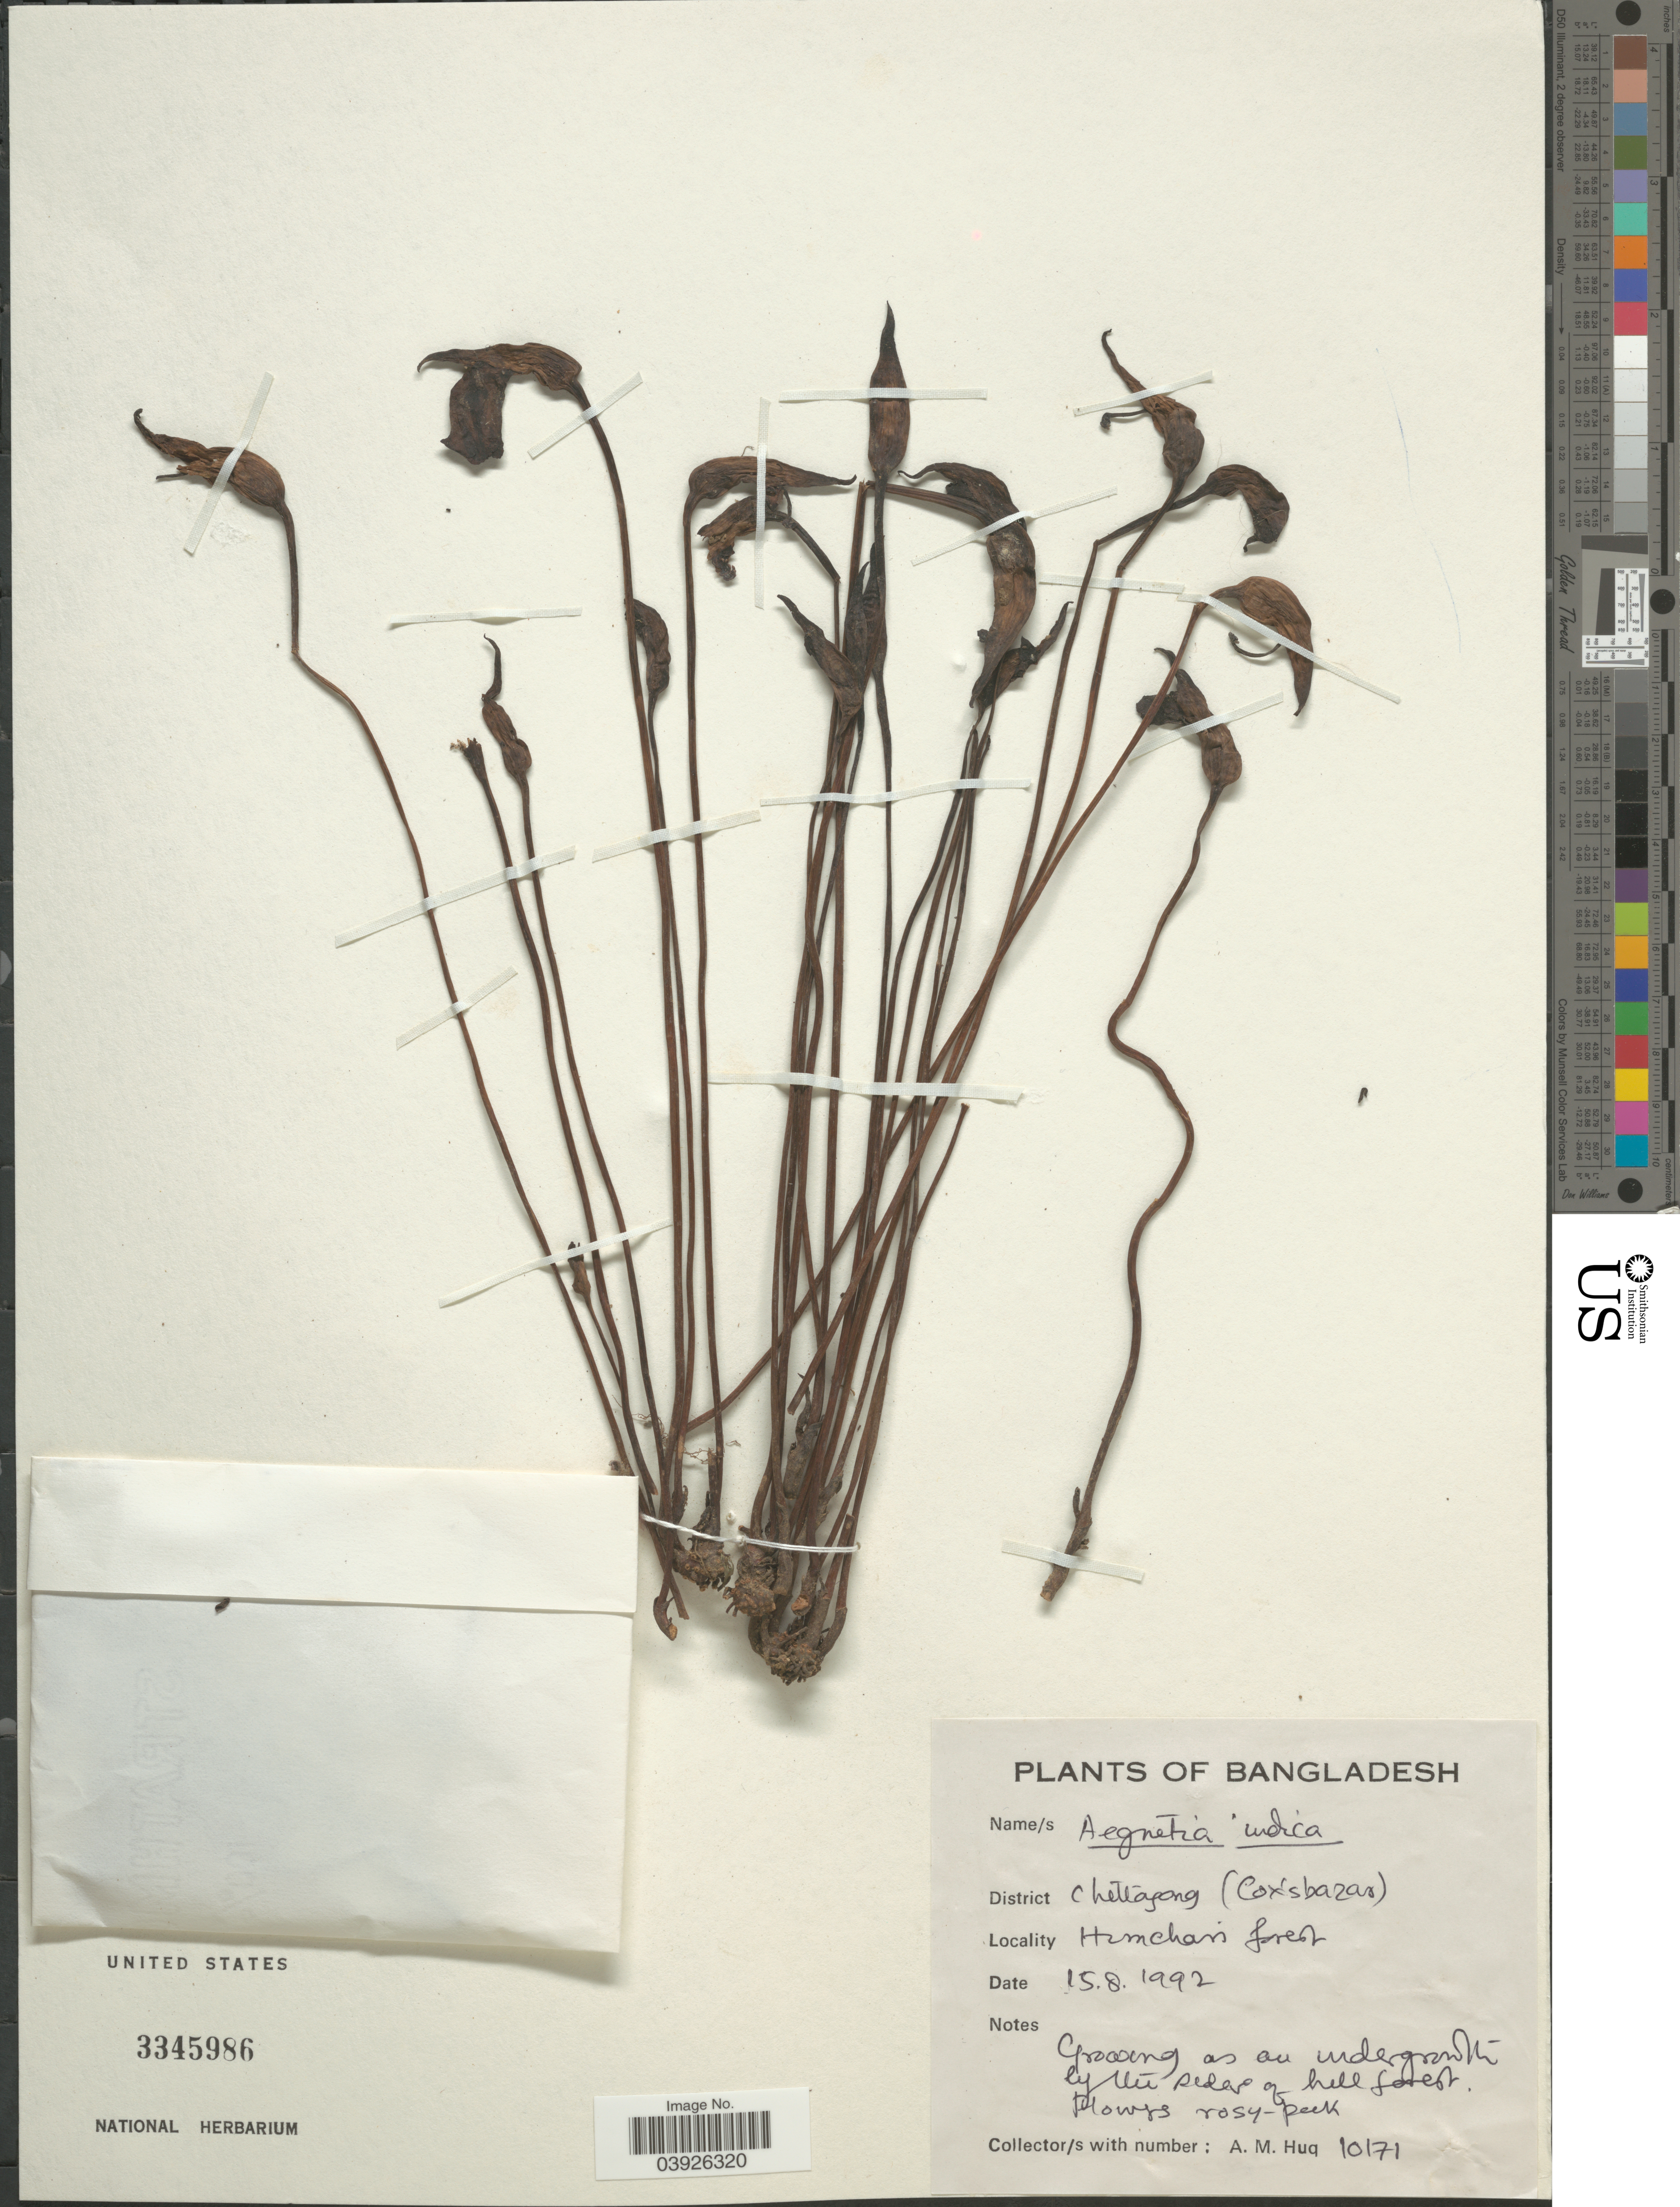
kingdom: Plantae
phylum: Tracheophyta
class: Magnoliopsida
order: Lamiales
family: Orobanchaceae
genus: Aeginetia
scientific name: Aeginetia indica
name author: L.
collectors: A. M. Huq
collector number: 10171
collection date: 1992-08-15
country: Bangladesh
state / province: Chittagong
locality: District Chittagong (Cox's bazar). Hemchan forest. [interpreted]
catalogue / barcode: US 3345986